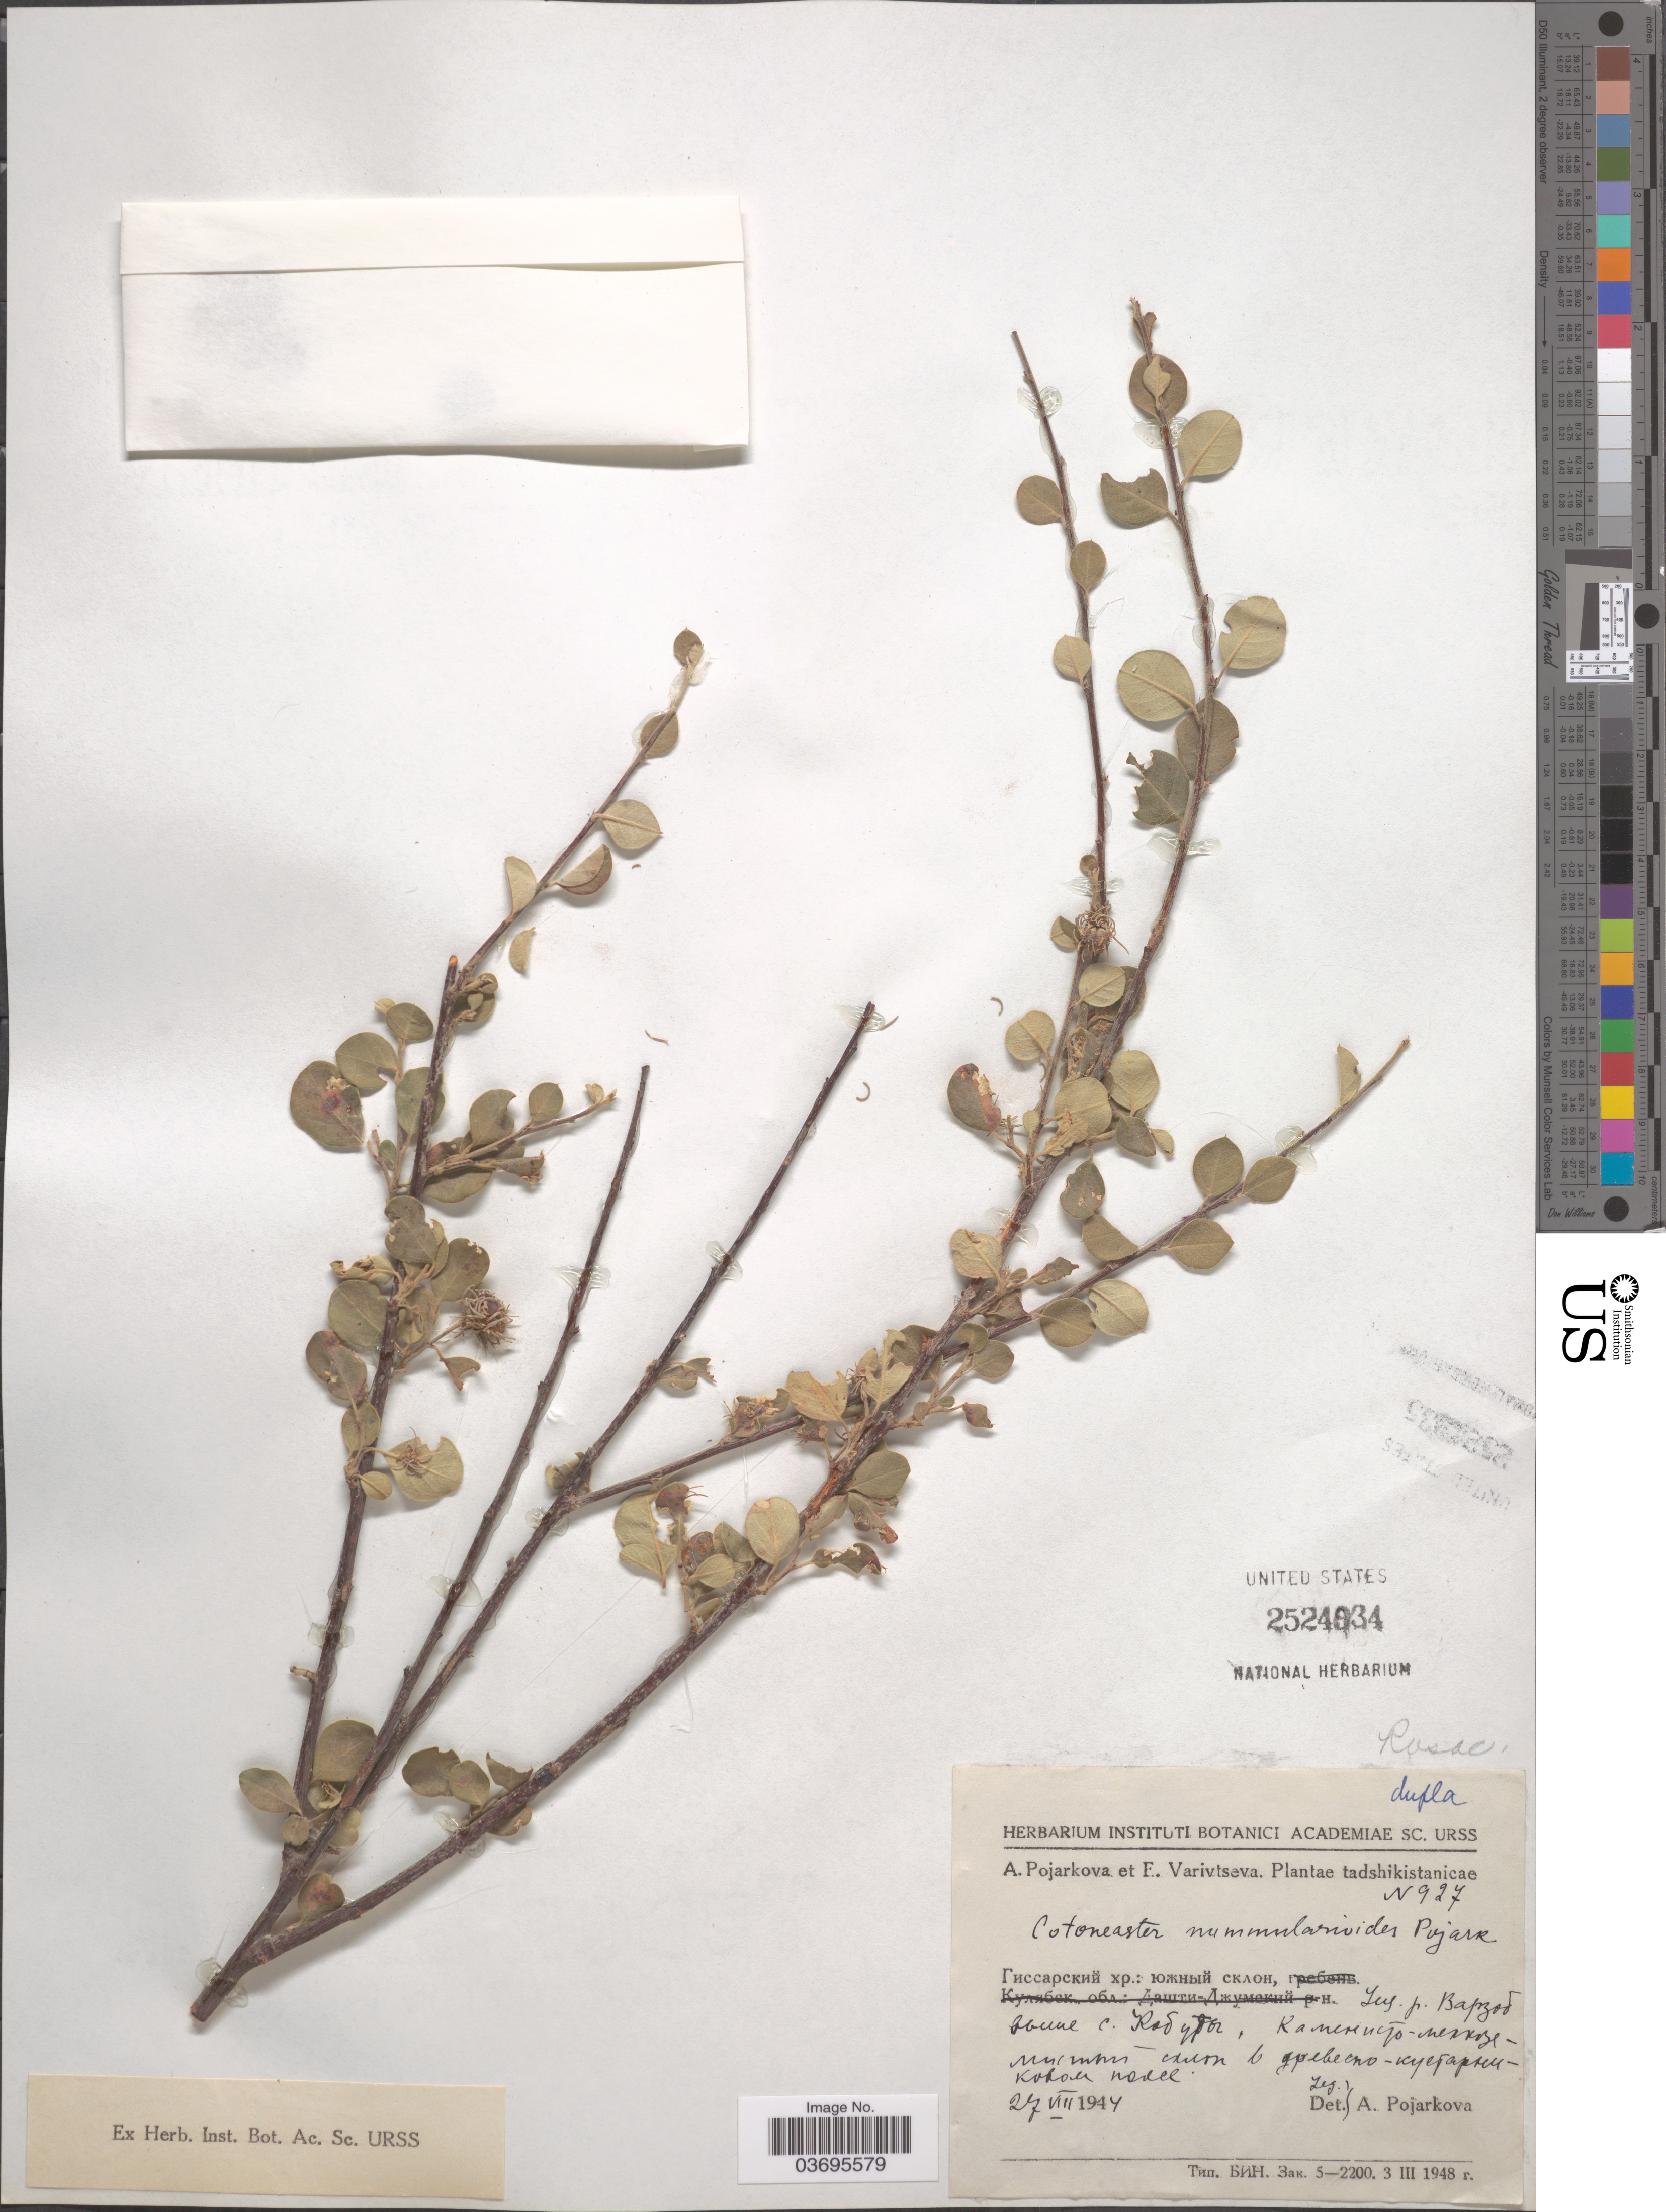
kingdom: Plantae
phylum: Tracheophyta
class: Magnoliopsida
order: Rosales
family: Rosaceae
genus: Cotoneaster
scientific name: Cotoneaster nummularius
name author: Lindl.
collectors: A. Pojarkova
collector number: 927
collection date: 1944-08-27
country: Tajikistan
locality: Tadshikistanicae. [illegible text].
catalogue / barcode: US 2524034